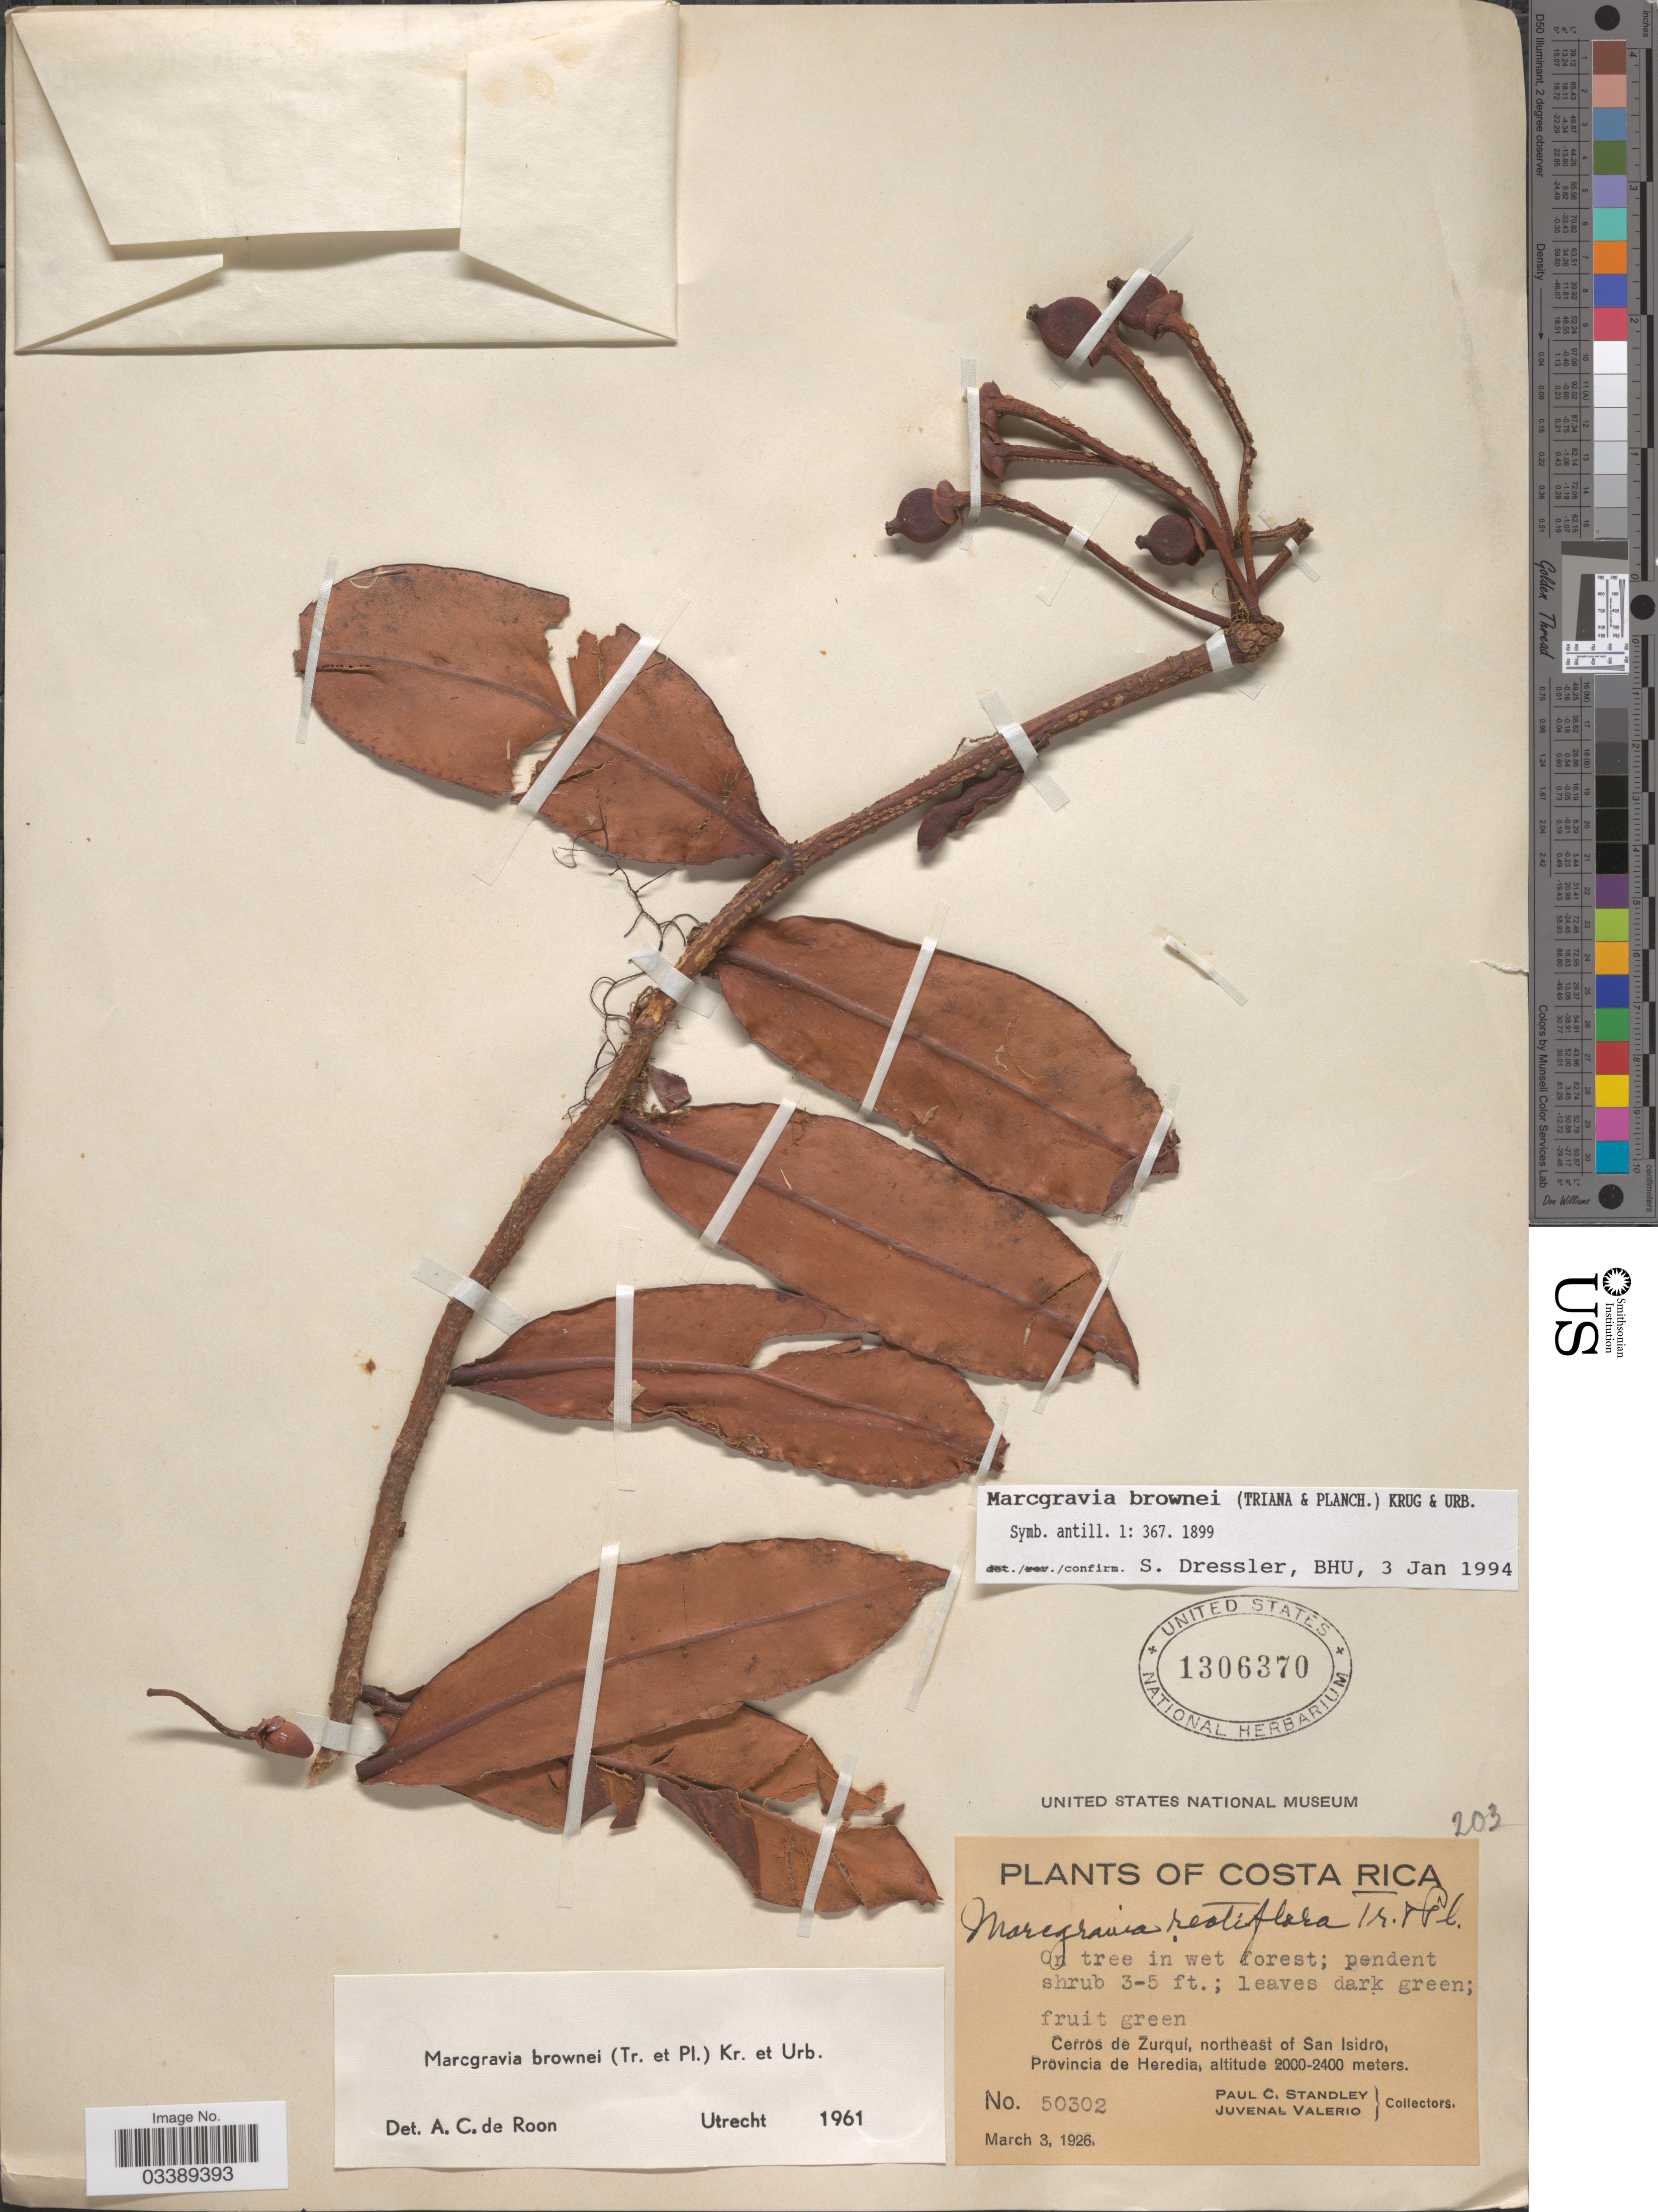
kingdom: Plantae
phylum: Tracheophyta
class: Magnoliopsida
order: Ericales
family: Marcgraviaceae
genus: Marcgravia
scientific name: Marcgravia brownei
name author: (Triana & Planch.) Krug & Urb.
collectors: P. C. Standley & J. Valerio R.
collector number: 50302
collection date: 1926-03-03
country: Costa Rica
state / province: Heredia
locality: Cerros de Zurqui, northeast of San Isidro.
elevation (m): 2000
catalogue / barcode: US 1306370